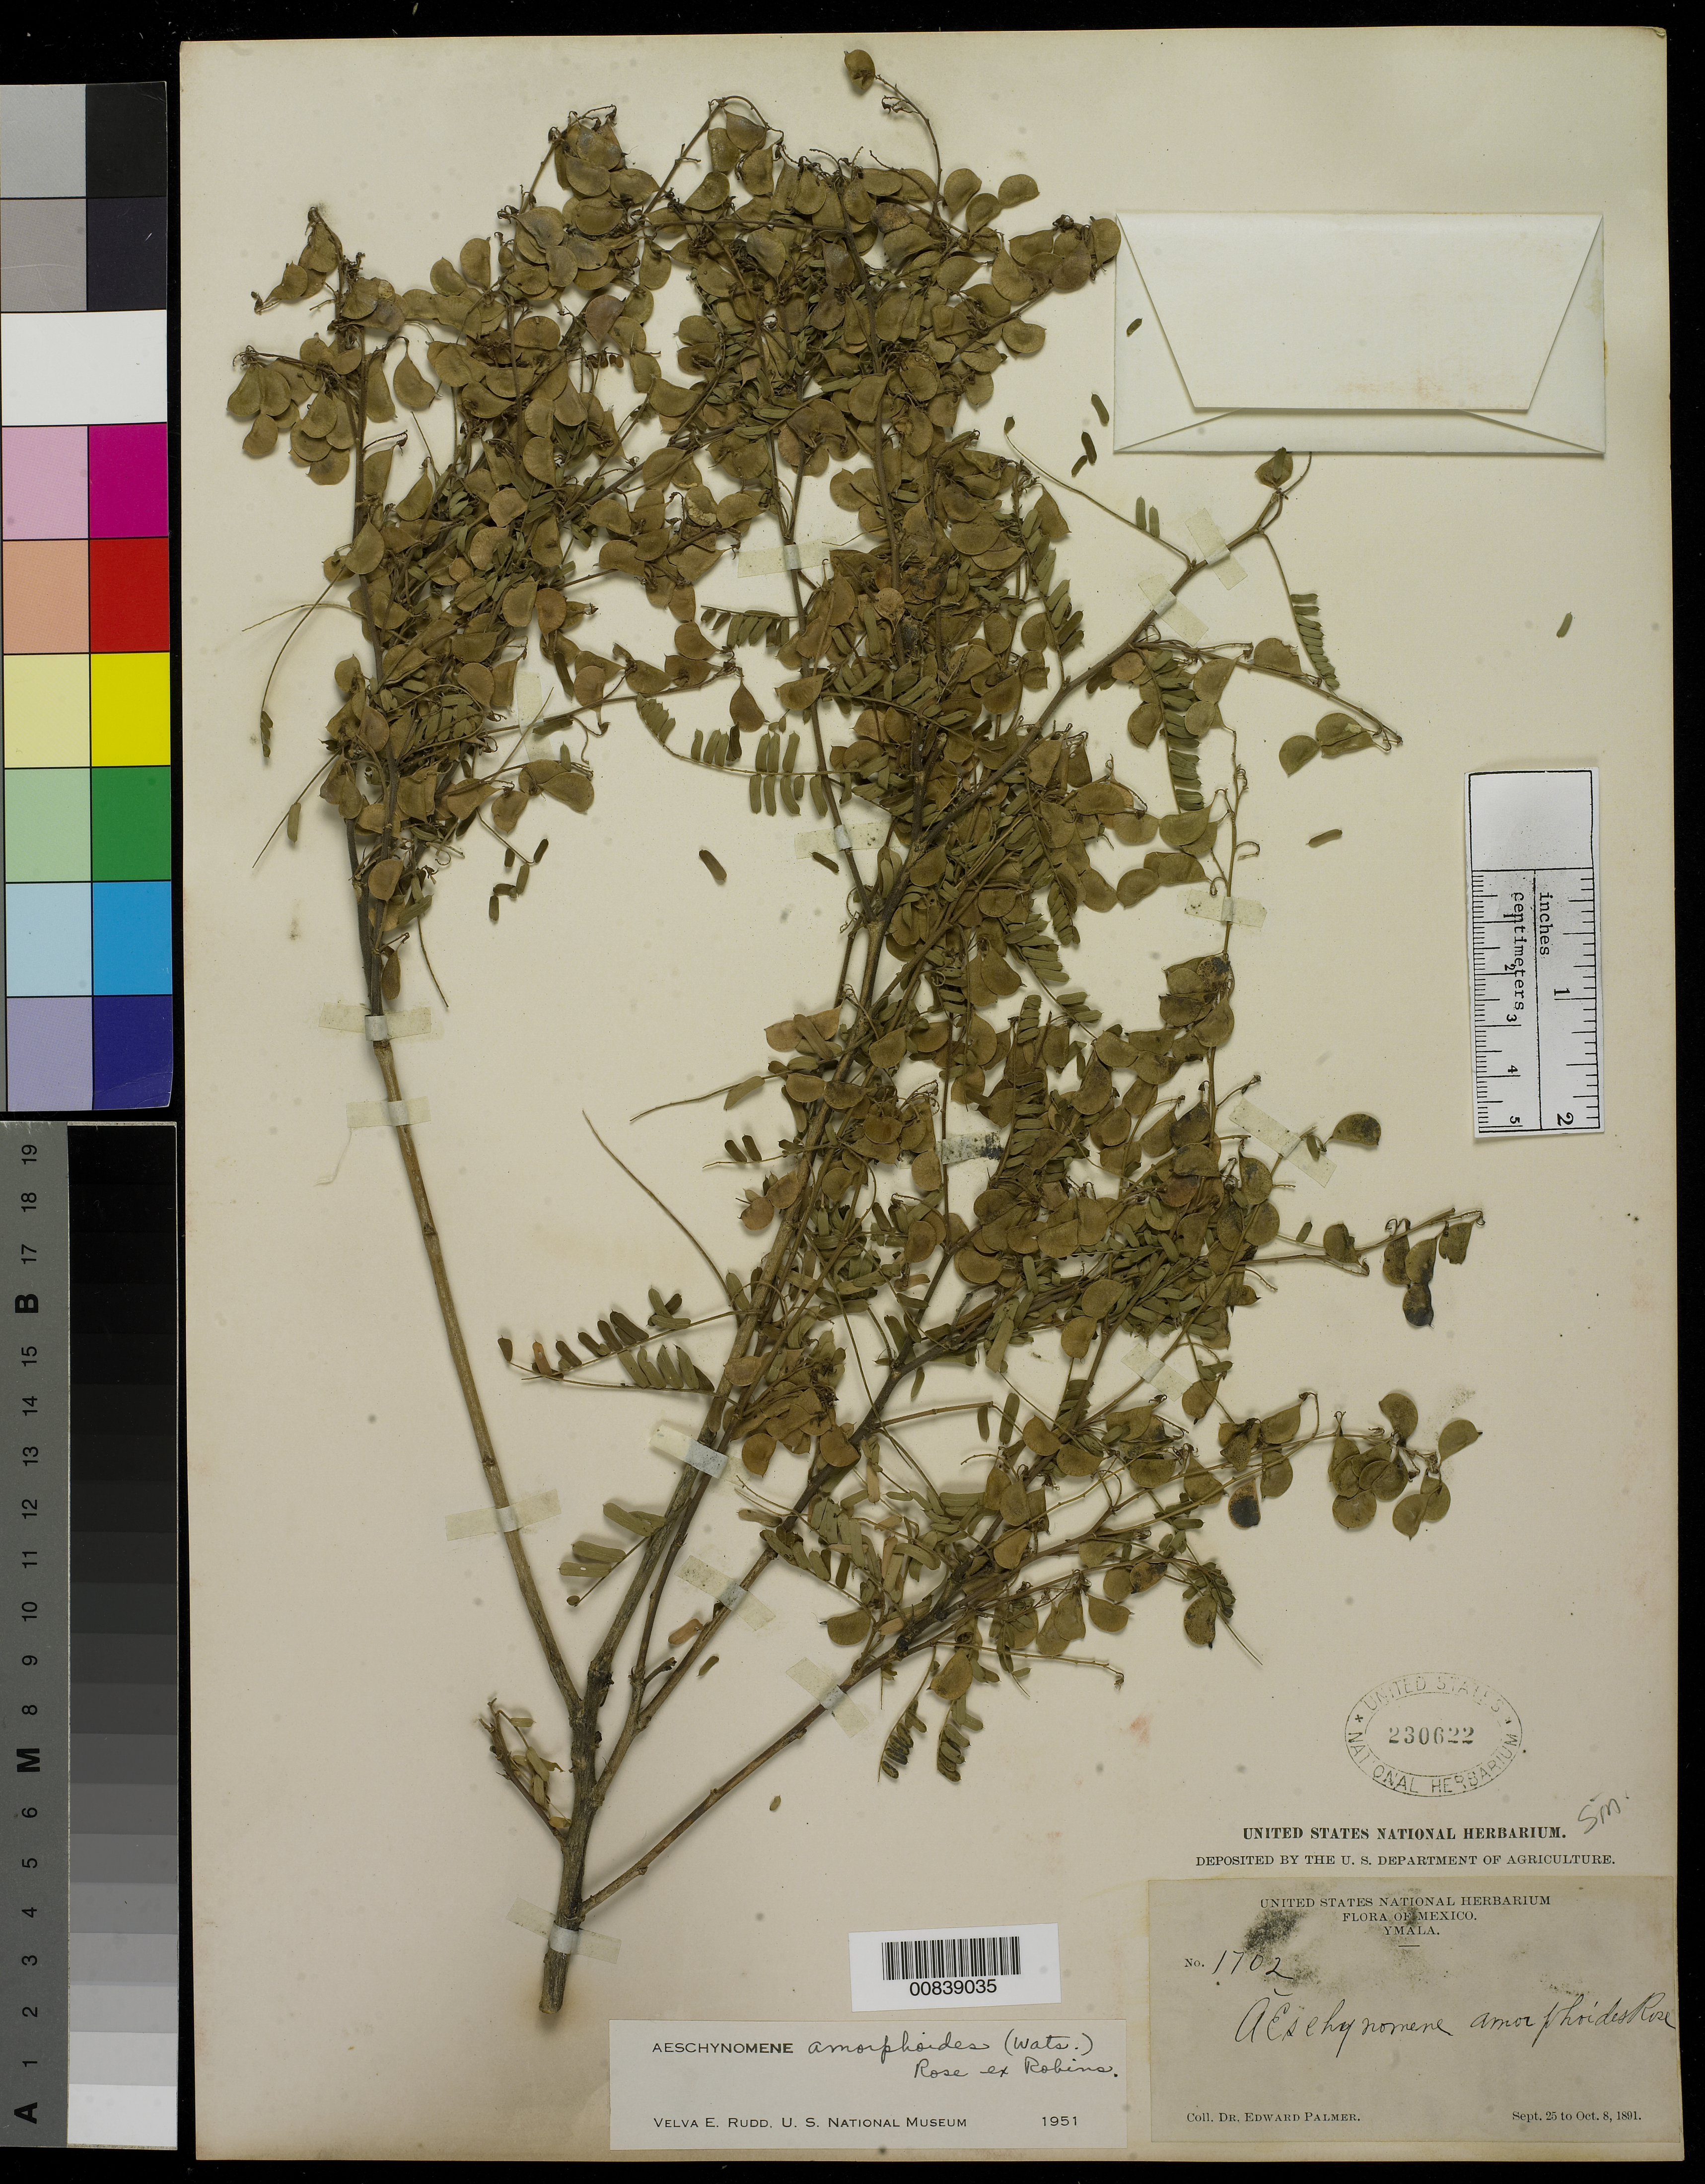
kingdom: Plantae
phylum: Tracheophyta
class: Magnoliopsida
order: Fabales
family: Fabaceae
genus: Aeschynomene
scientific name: Aeschynomene amorphoides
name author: (S. Watson) Rose ex B.L. Rob.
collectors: E. Palmer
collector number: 1702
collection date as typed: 25 Sep 1891 to 08 Oct 1891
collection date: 1891-09-25/1891-10-08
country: Mexico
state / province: Sinaloa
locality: Ymala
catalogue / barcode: US 230622